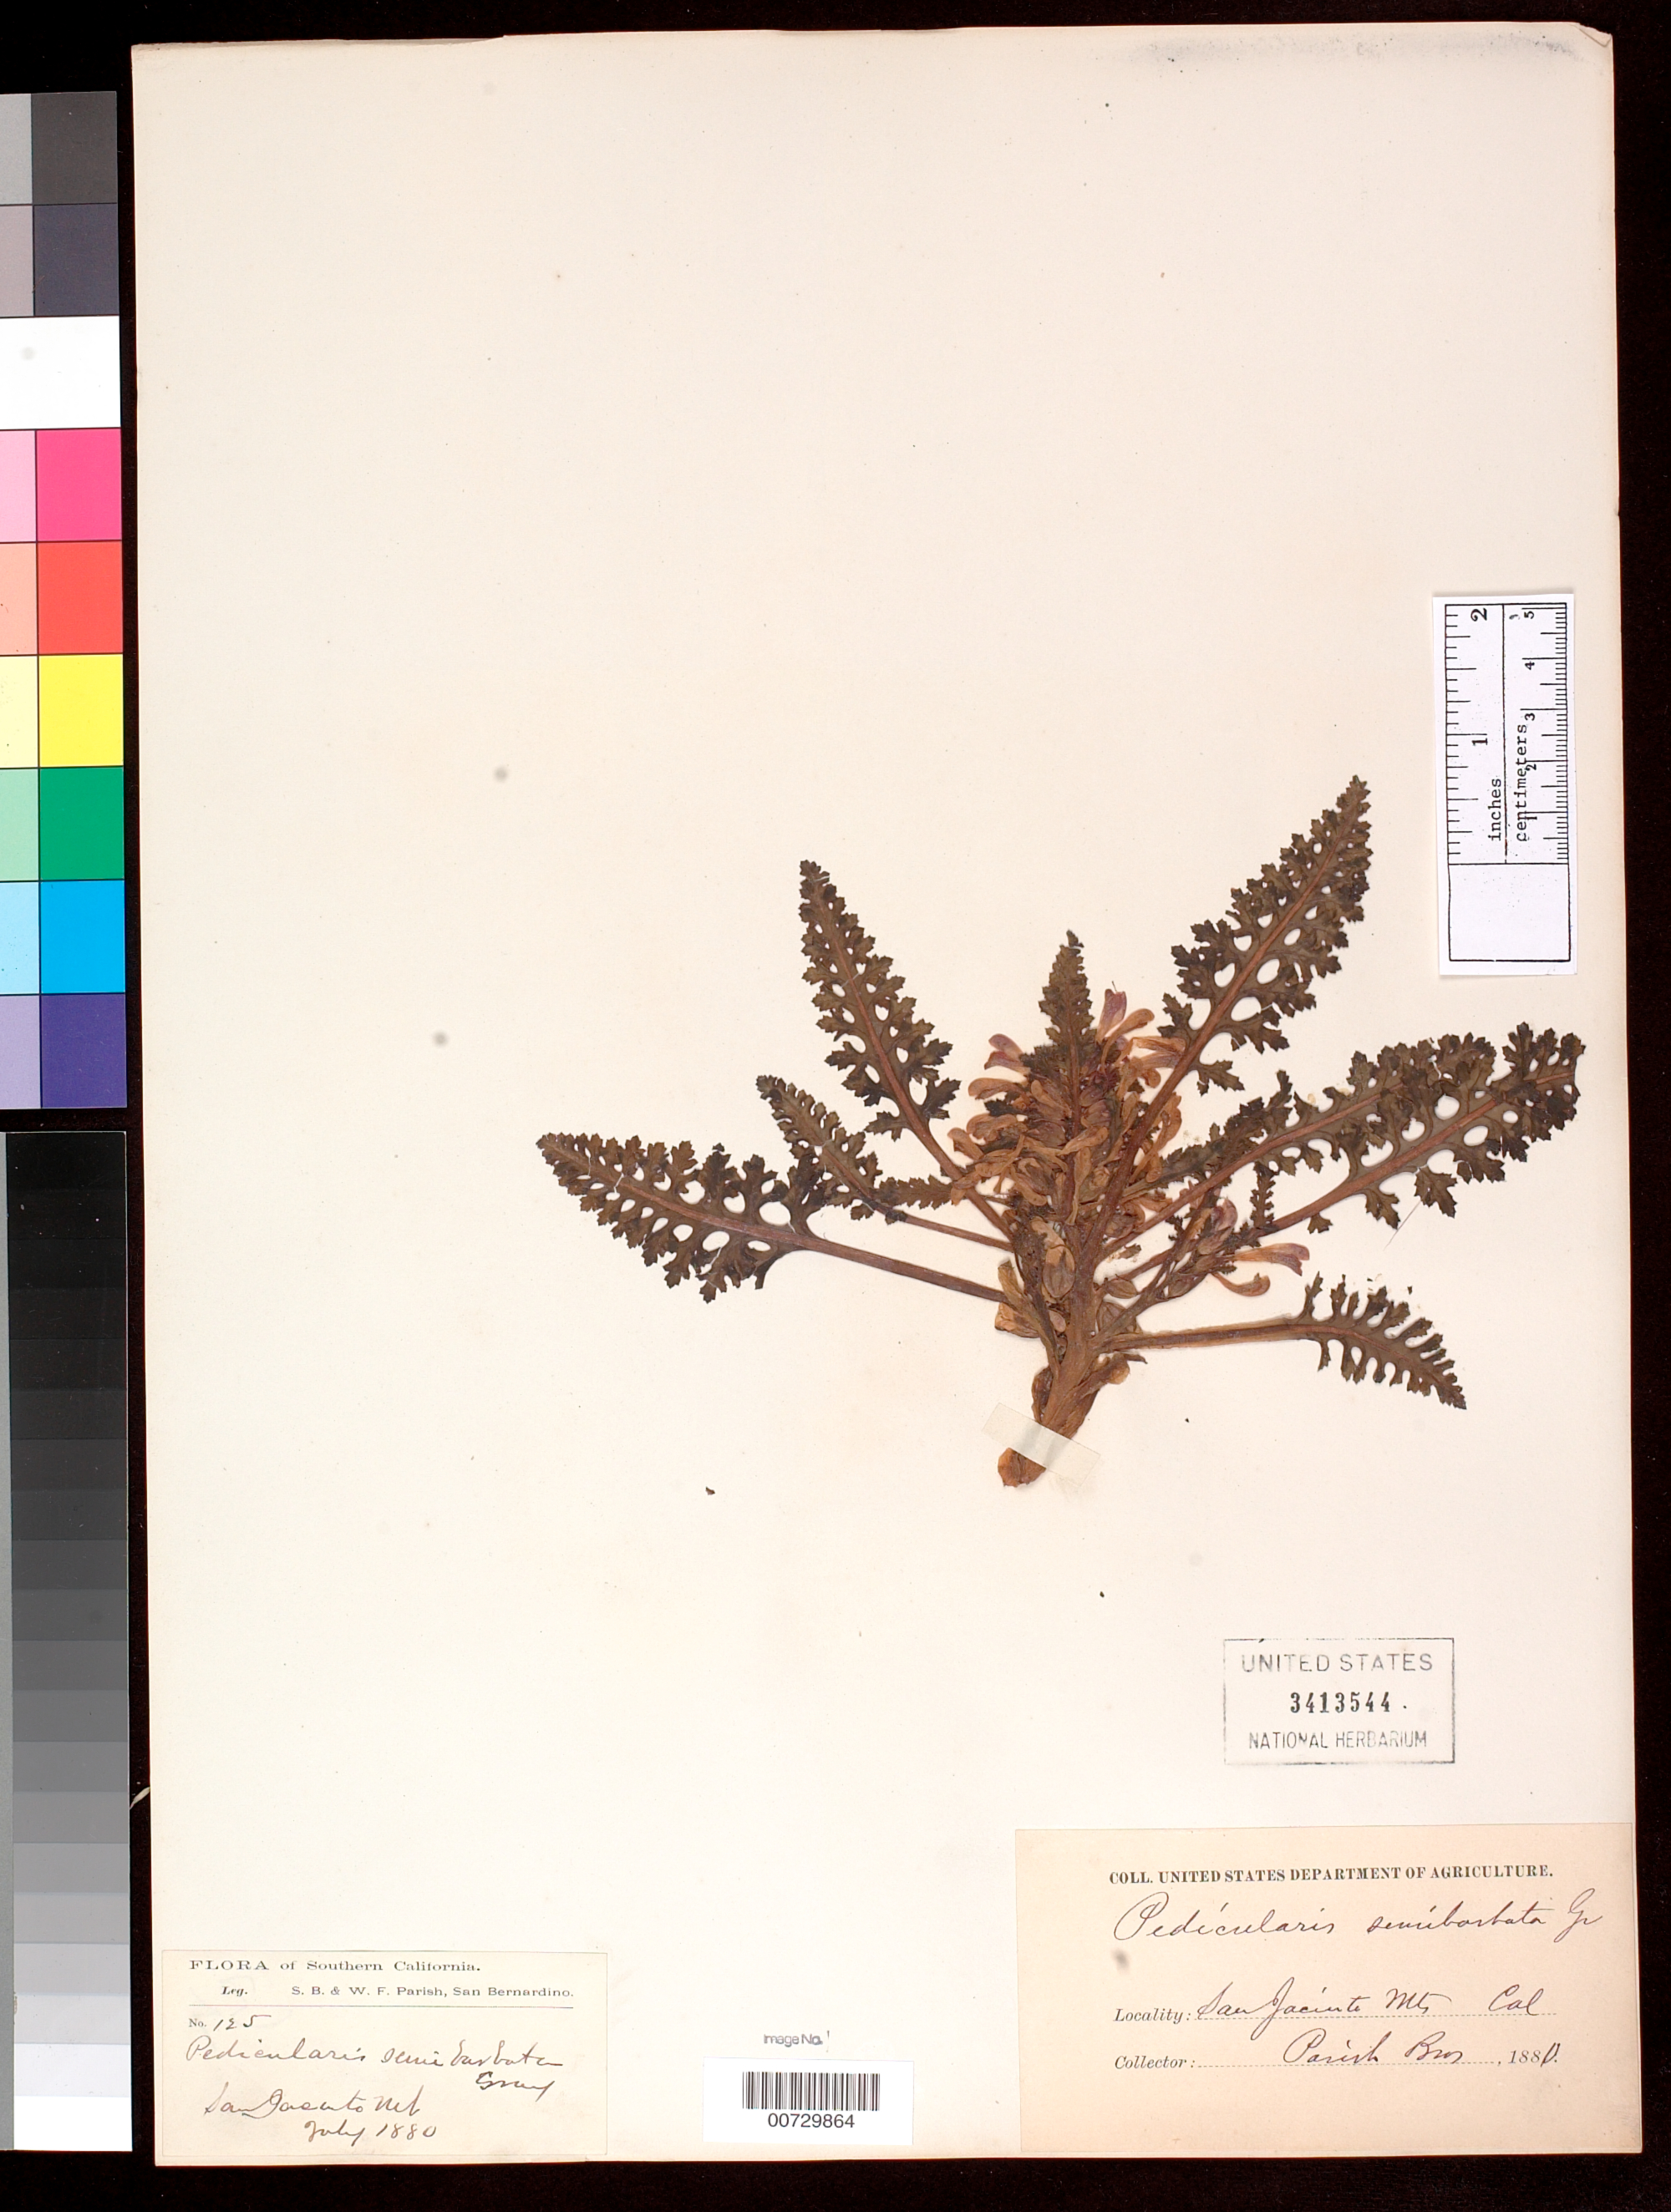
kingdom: Plantae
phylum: Tracheophyta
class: Magnoliopsida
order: Lamiales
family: Orobanchaceae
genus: Pedicularis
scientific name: Pedicularis semibarbata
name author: A. Gray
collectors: S. B. Parish & W. F. Parish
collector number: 125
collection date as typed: Jul 1880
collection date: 1880-07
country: United States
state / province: California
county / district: Riverside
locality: San Jacinto Reserve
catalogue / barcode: US 3413544